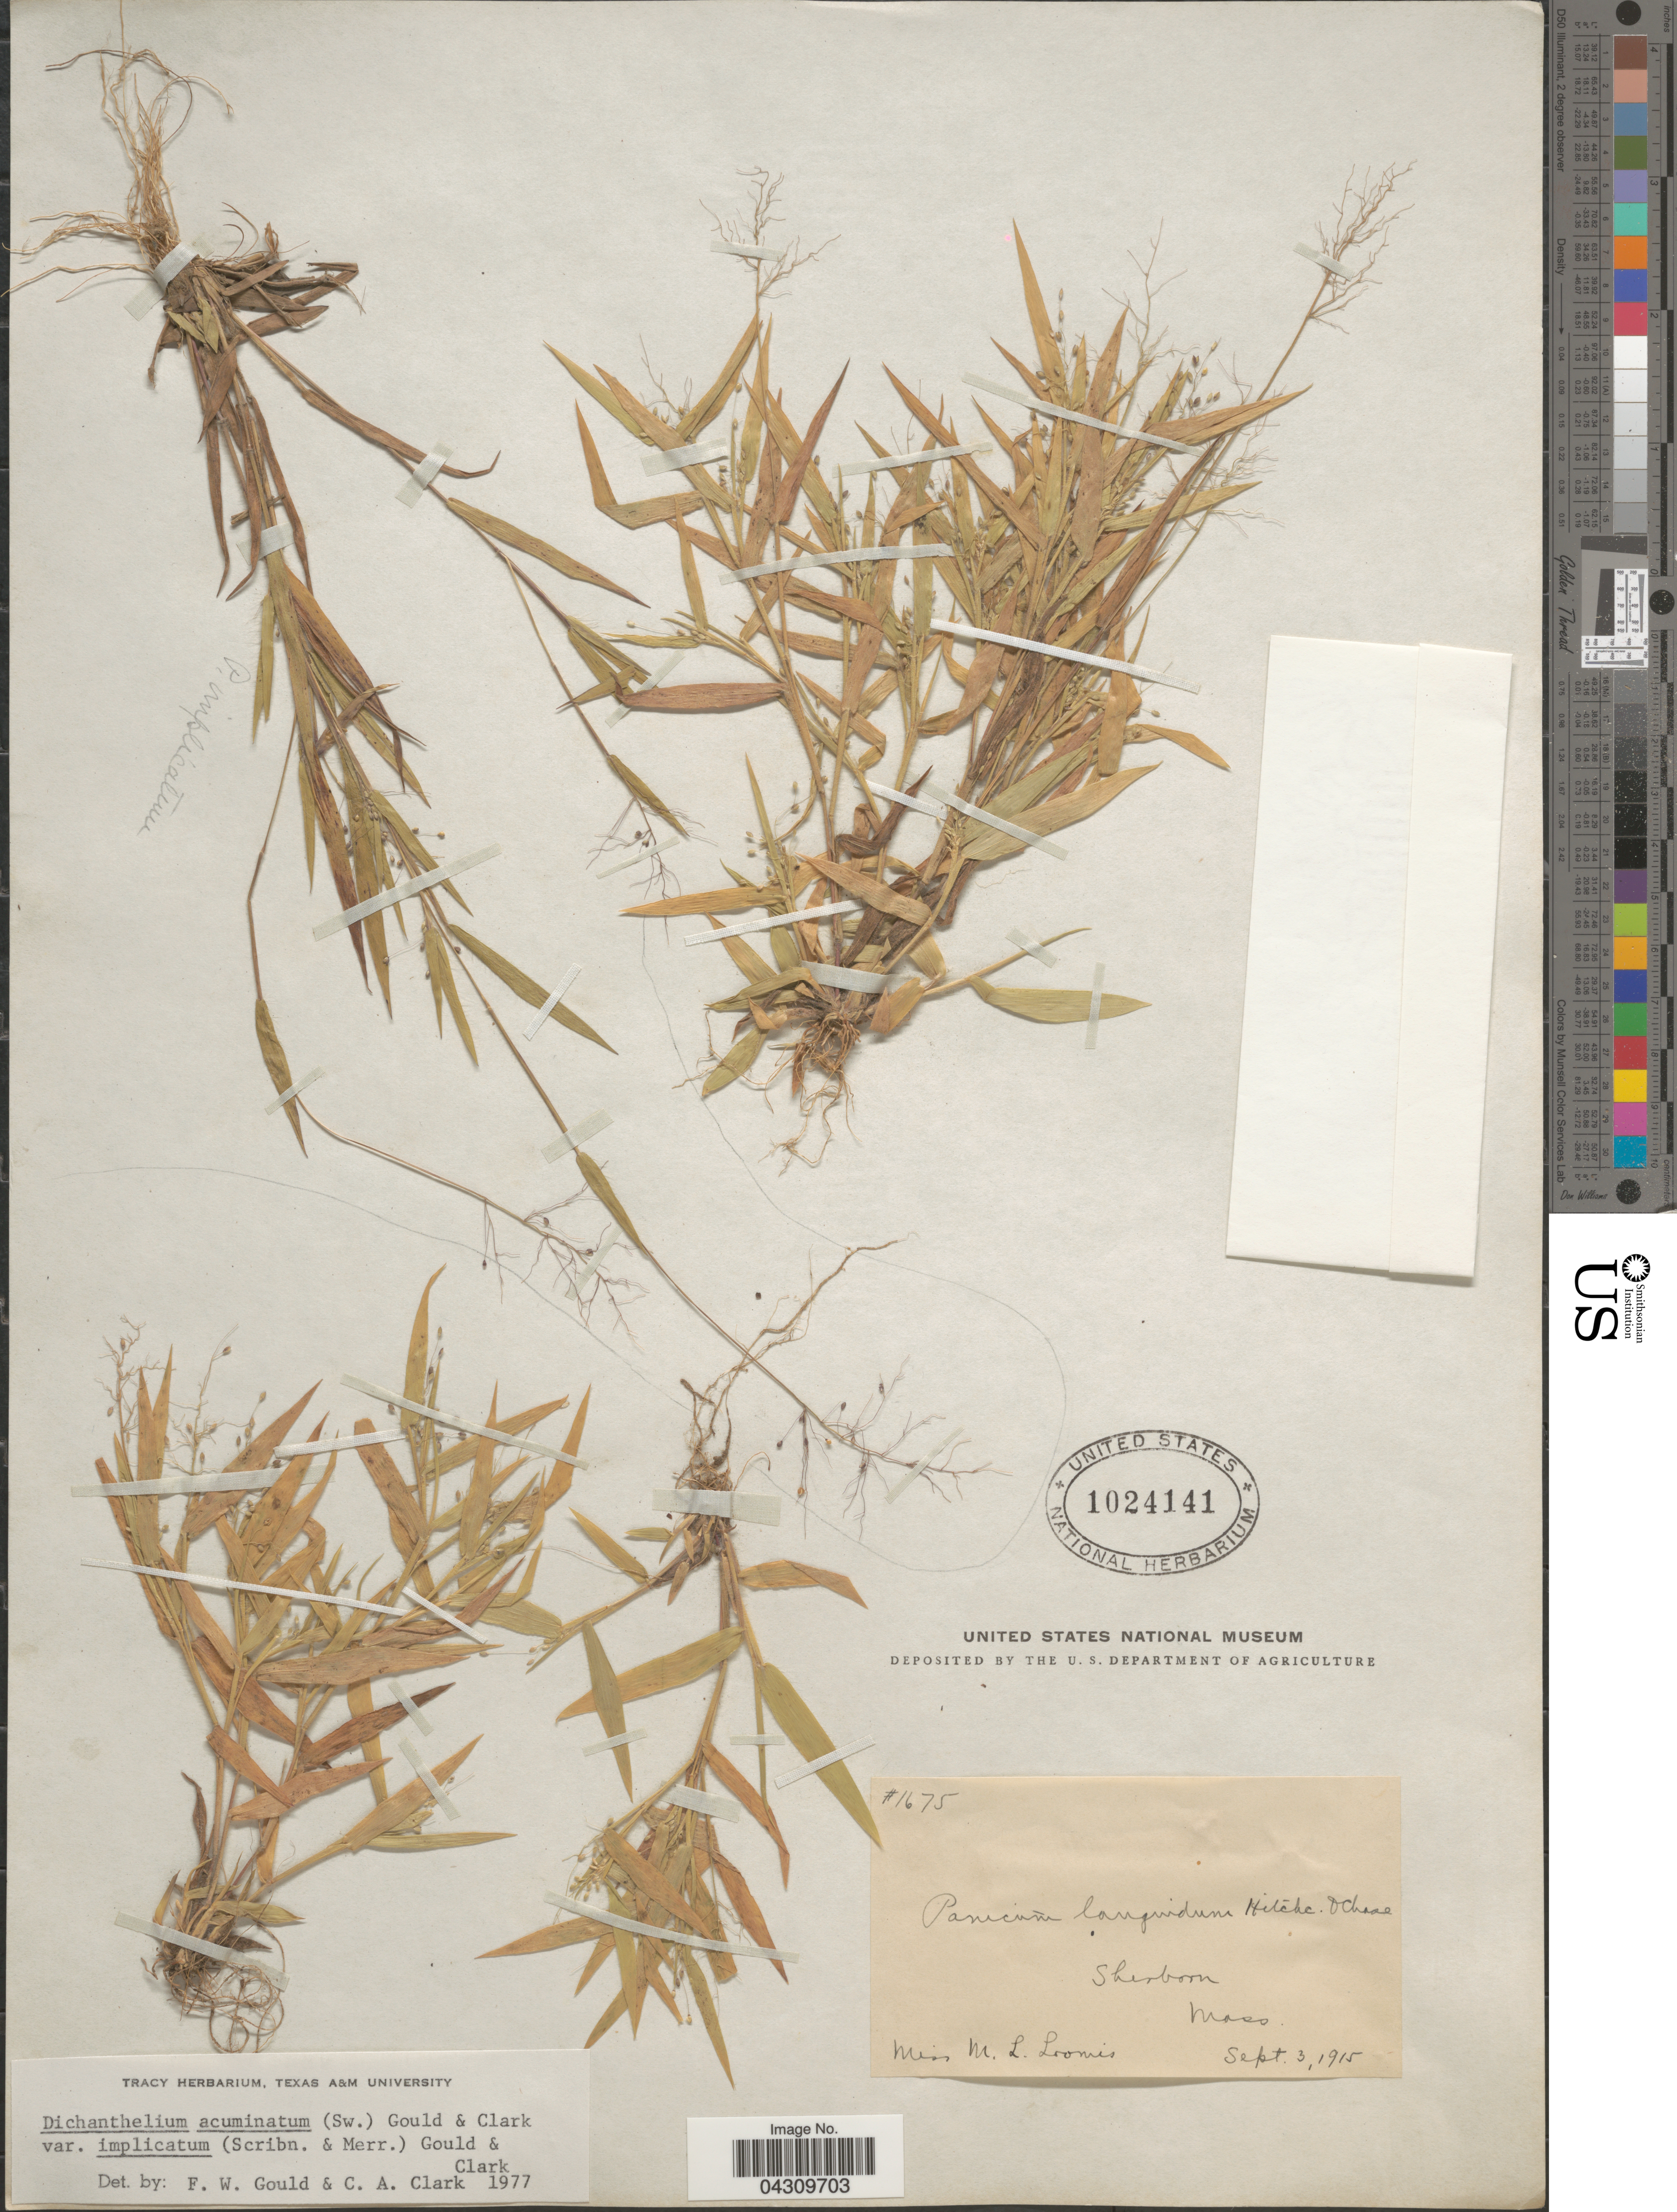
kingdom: Plantae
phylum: Tracheophyta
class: Liliopsida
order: Poales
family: Poaceae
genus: Dichanthelium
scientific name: Dichanthelium acuminatum var. acuminatum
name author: (Sw.) Gould & C.A. Clark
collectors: M. L. Loomis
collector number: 1675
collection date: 1915-09-03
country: United States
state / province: Massachusetts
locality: Sherborn.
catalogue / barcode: US 1024141